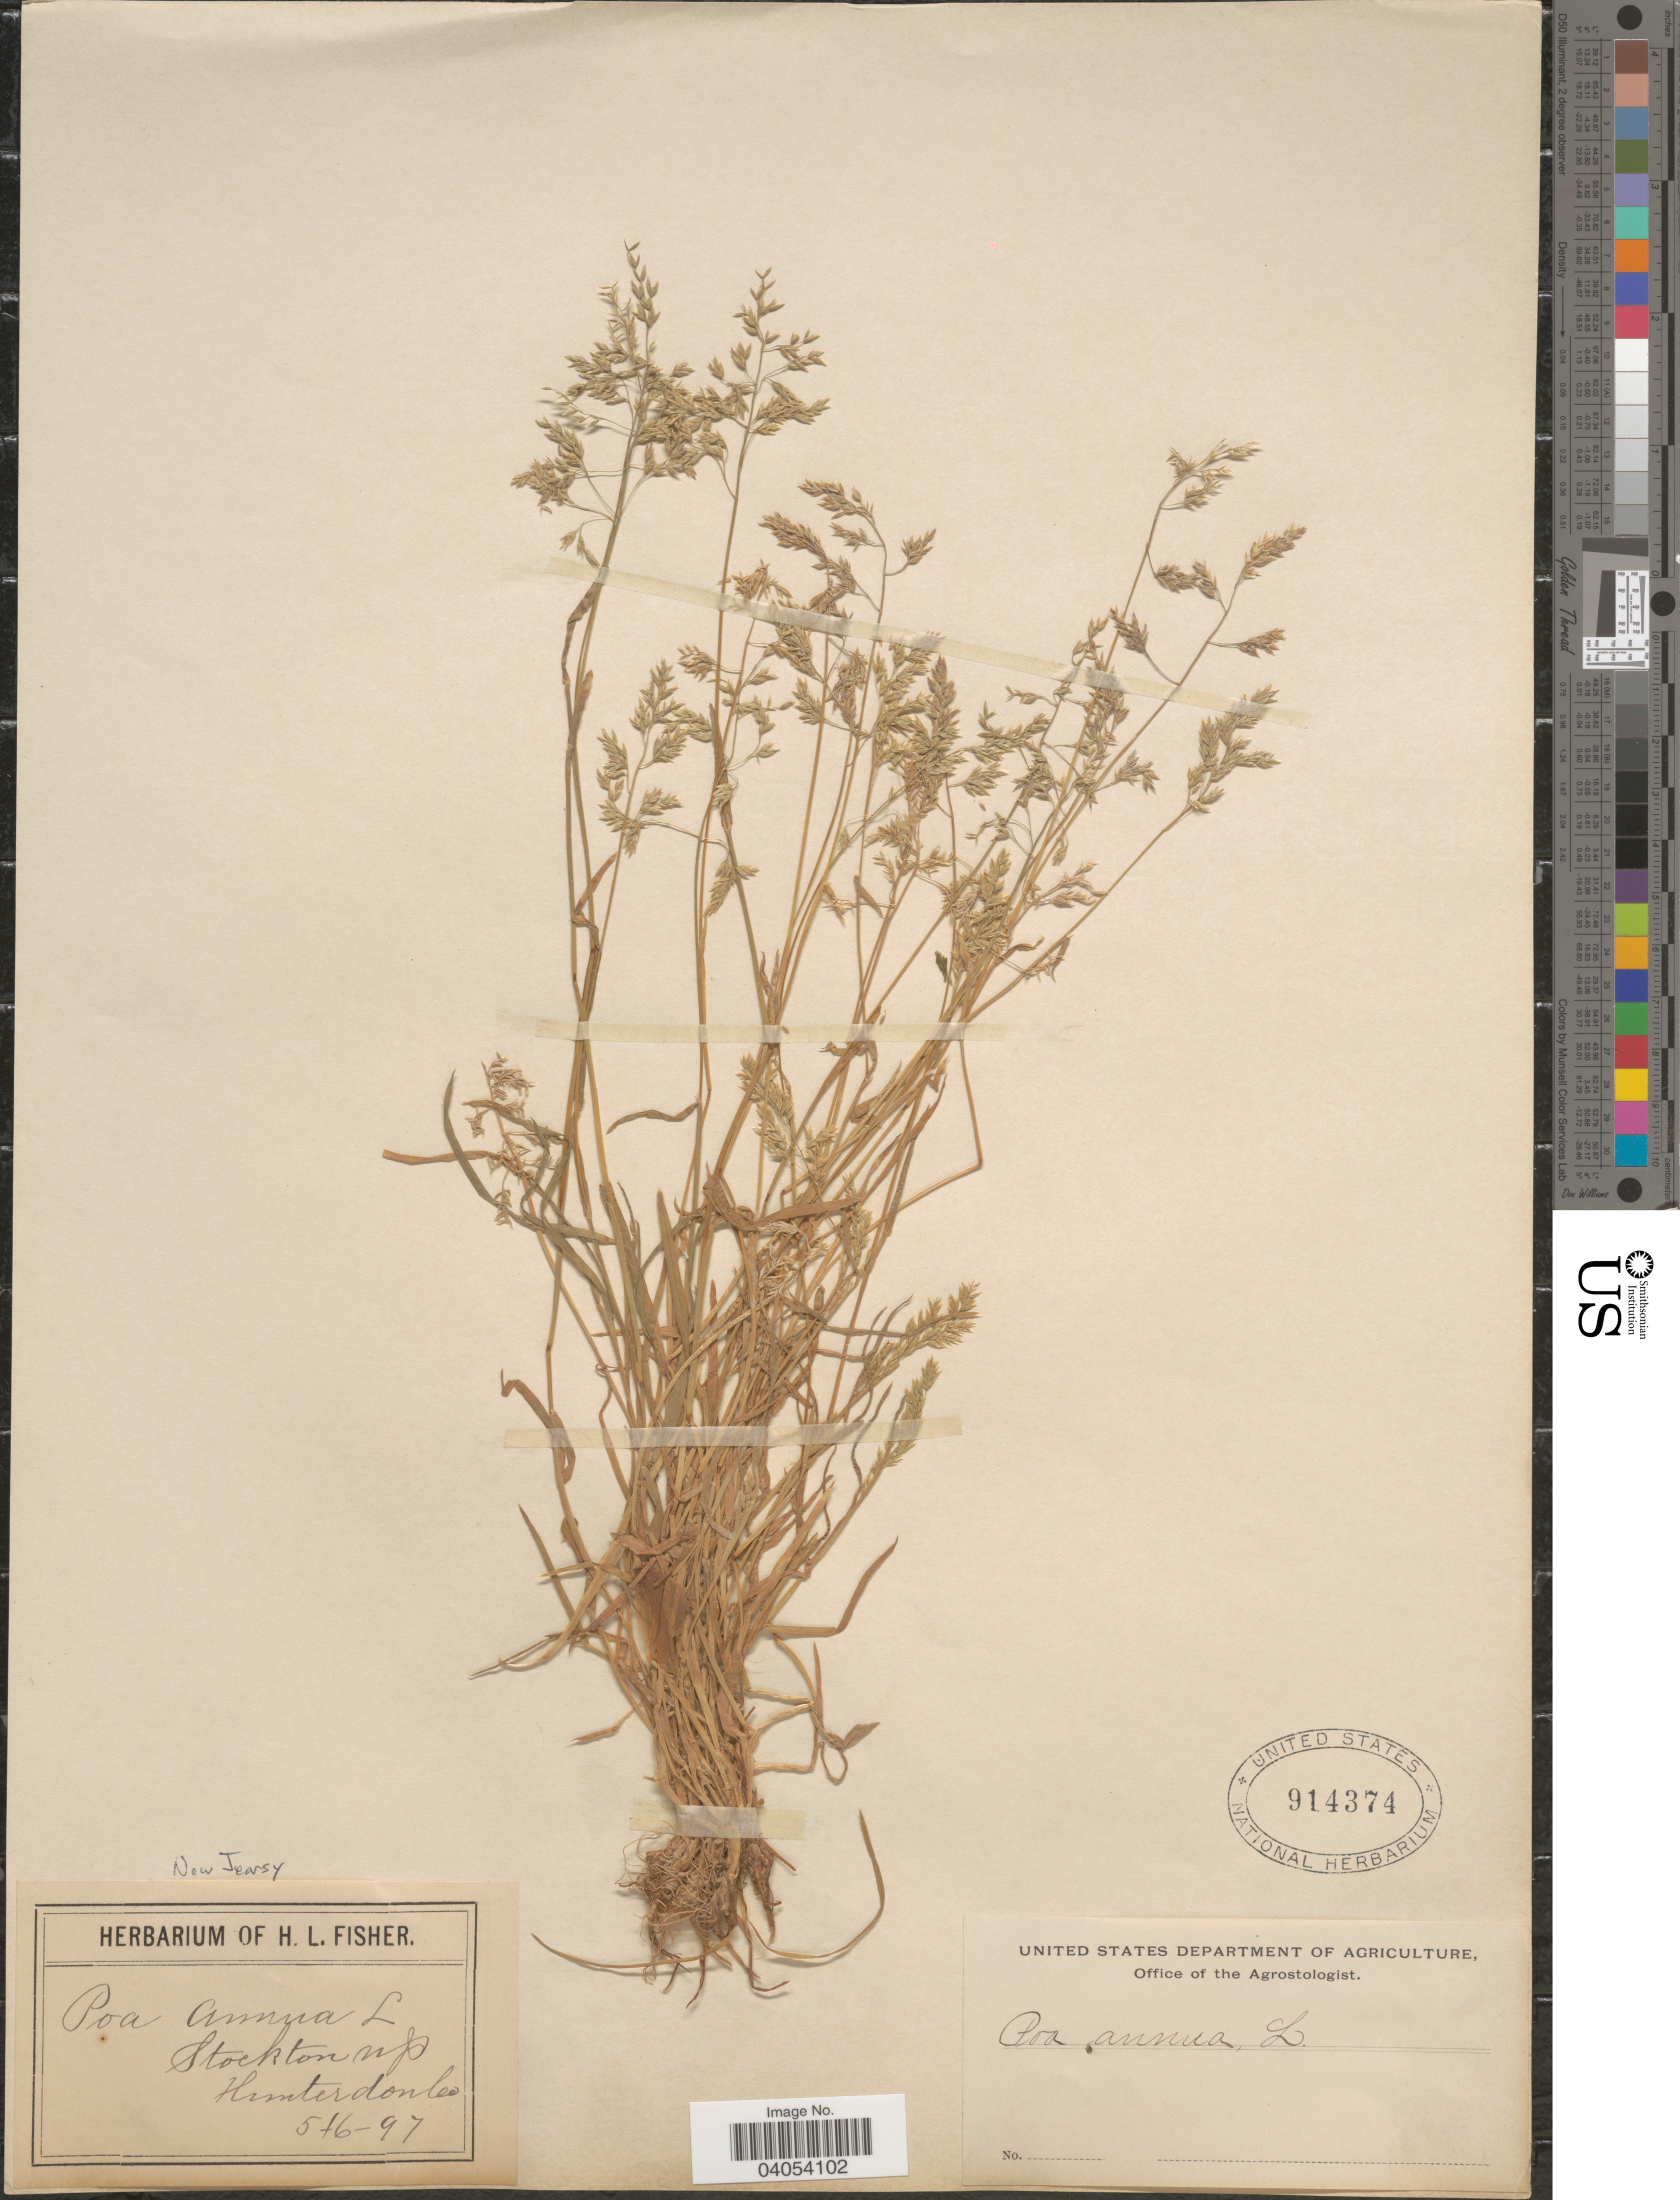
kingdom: Plantae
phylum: Tracheophyta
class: Liliopsida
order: Poales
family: Poaceae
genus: Poa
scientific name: Poa annua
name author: L.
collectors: ex herb. of H. L. Fisher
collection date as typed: Transcribed d/m/y: 16/5/97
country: United States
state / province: New Jersey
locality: Stockton, Hunterdon Co.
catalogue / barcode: US 914374